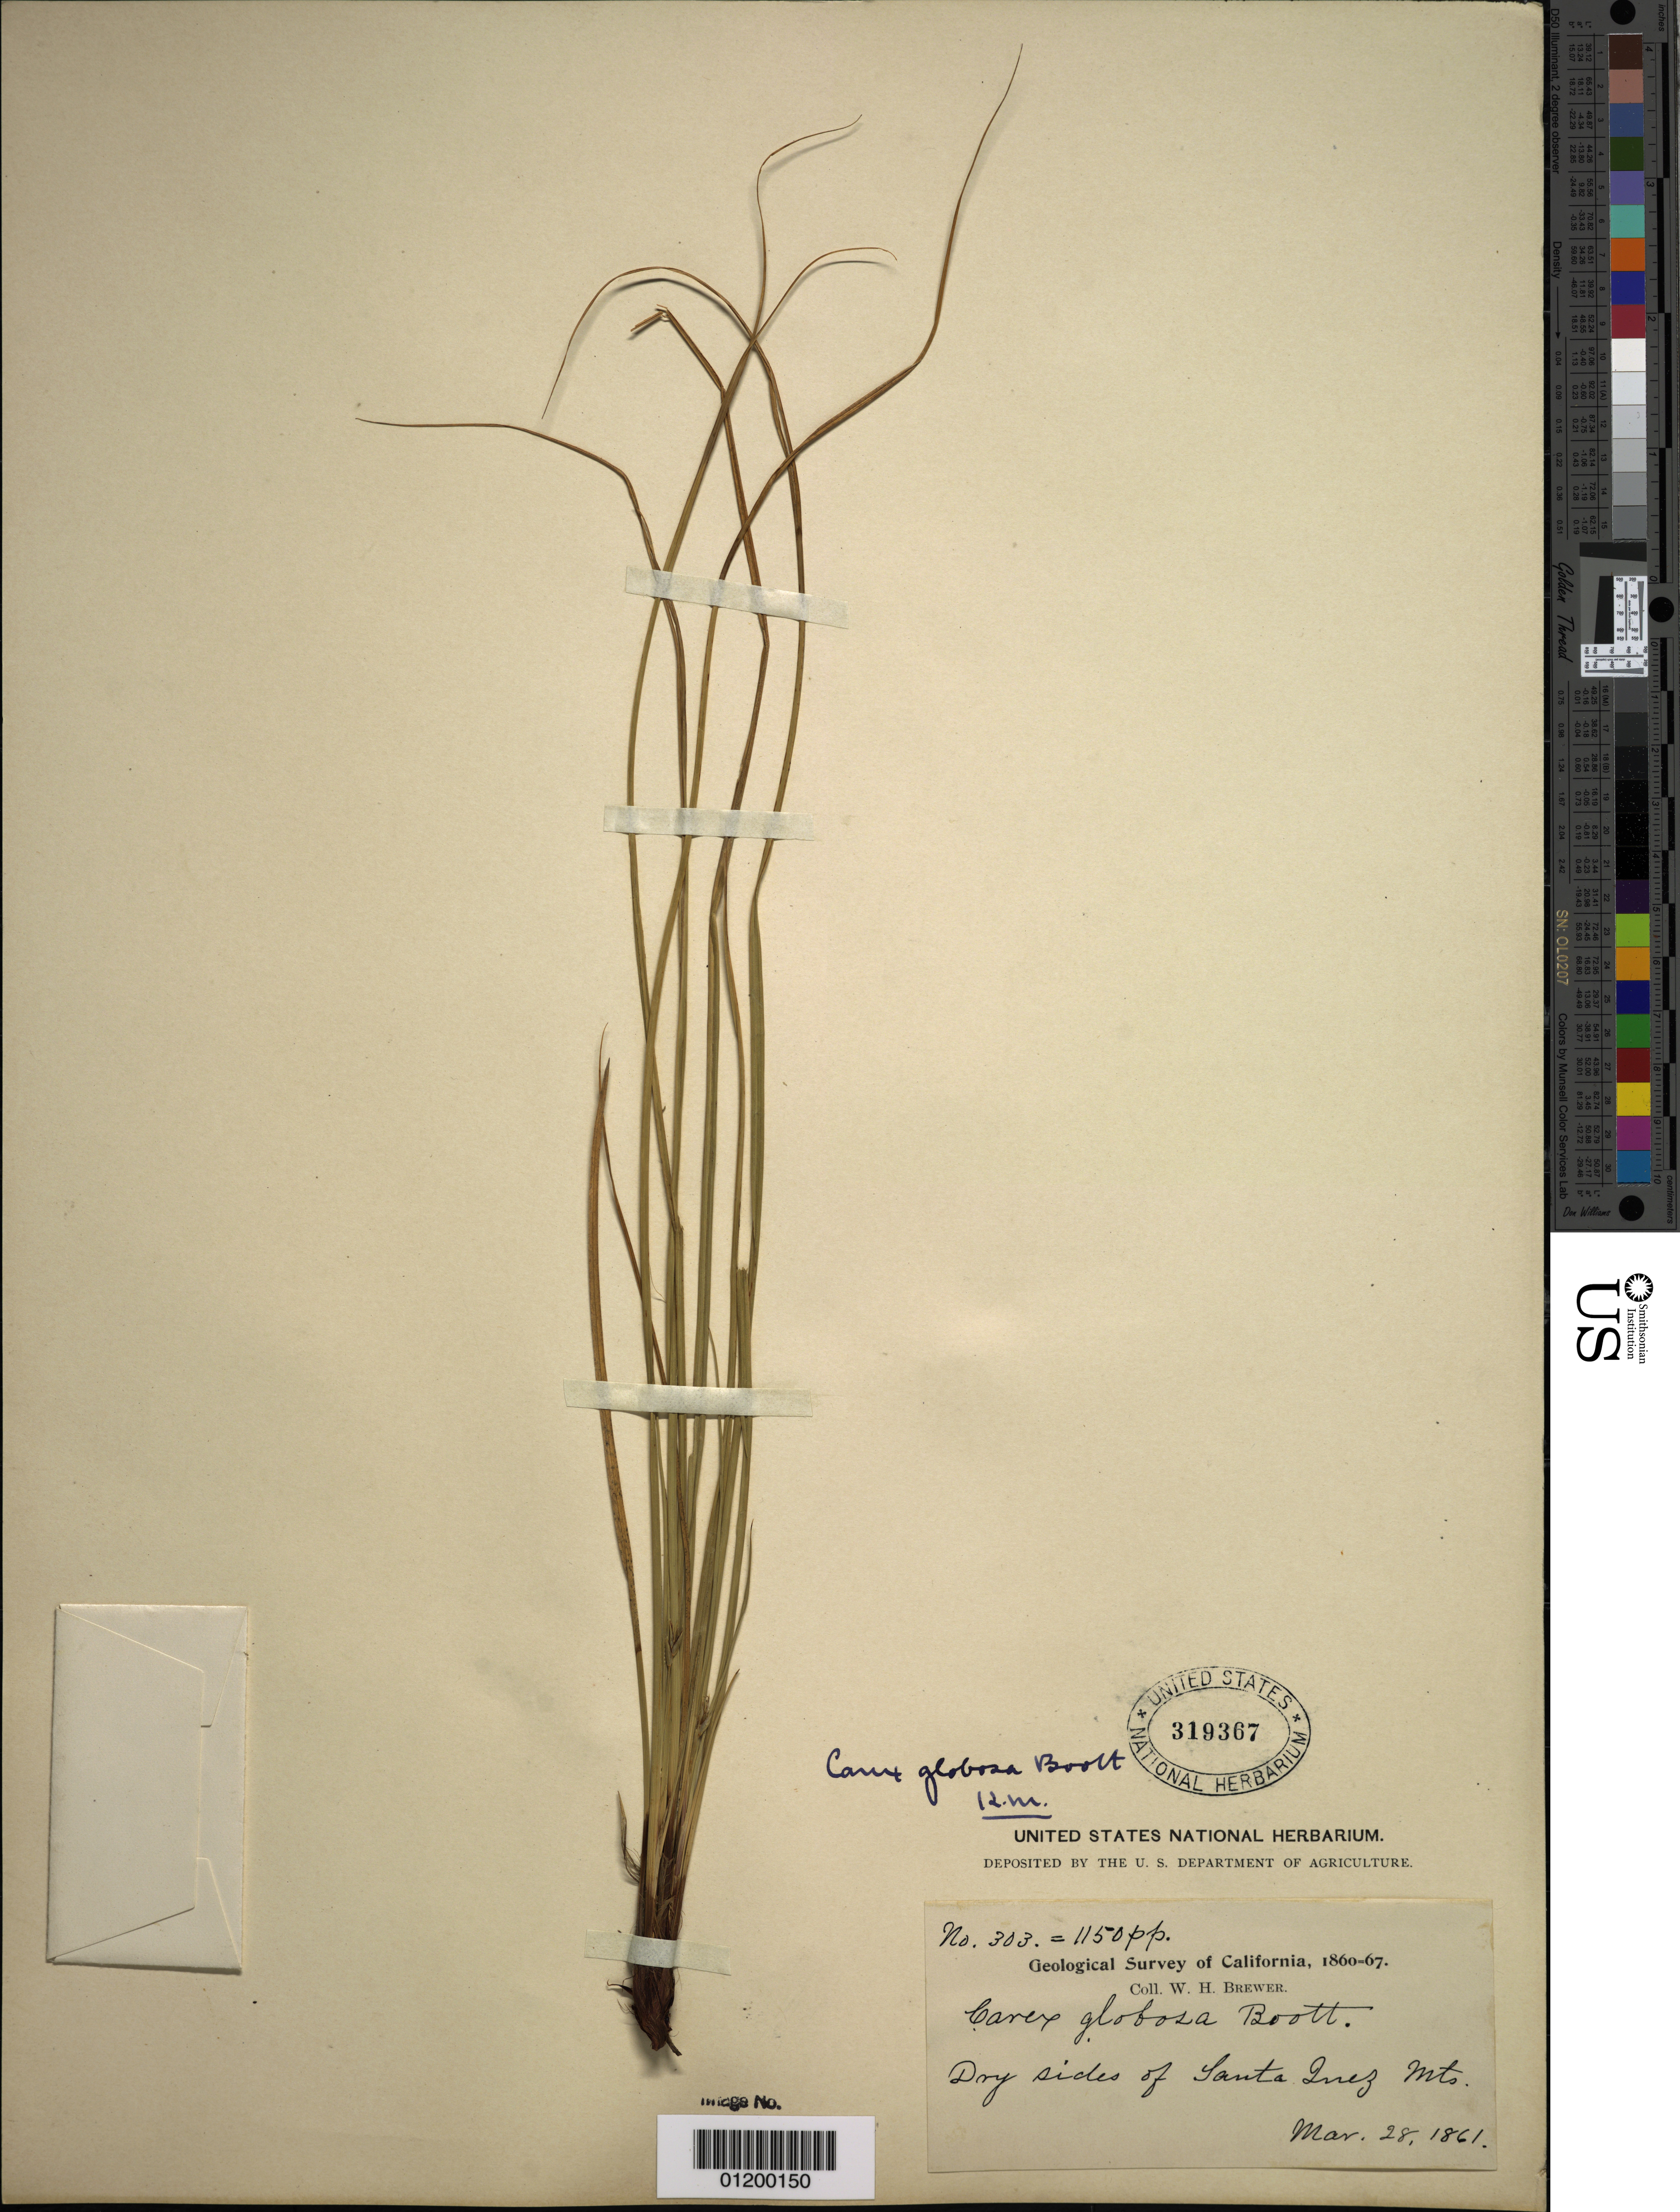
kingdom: Plantae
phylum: Tracheophyta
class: Liliopsida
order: Poales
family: Cyperaceae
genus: Carex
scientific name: Carex globosa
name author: Boott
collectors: W. H. Brewer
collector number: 303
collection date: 1861-03-28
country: United States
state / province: California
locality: Dry sides of Santa Ynez Mts.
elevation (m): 610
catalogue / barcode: US 319367